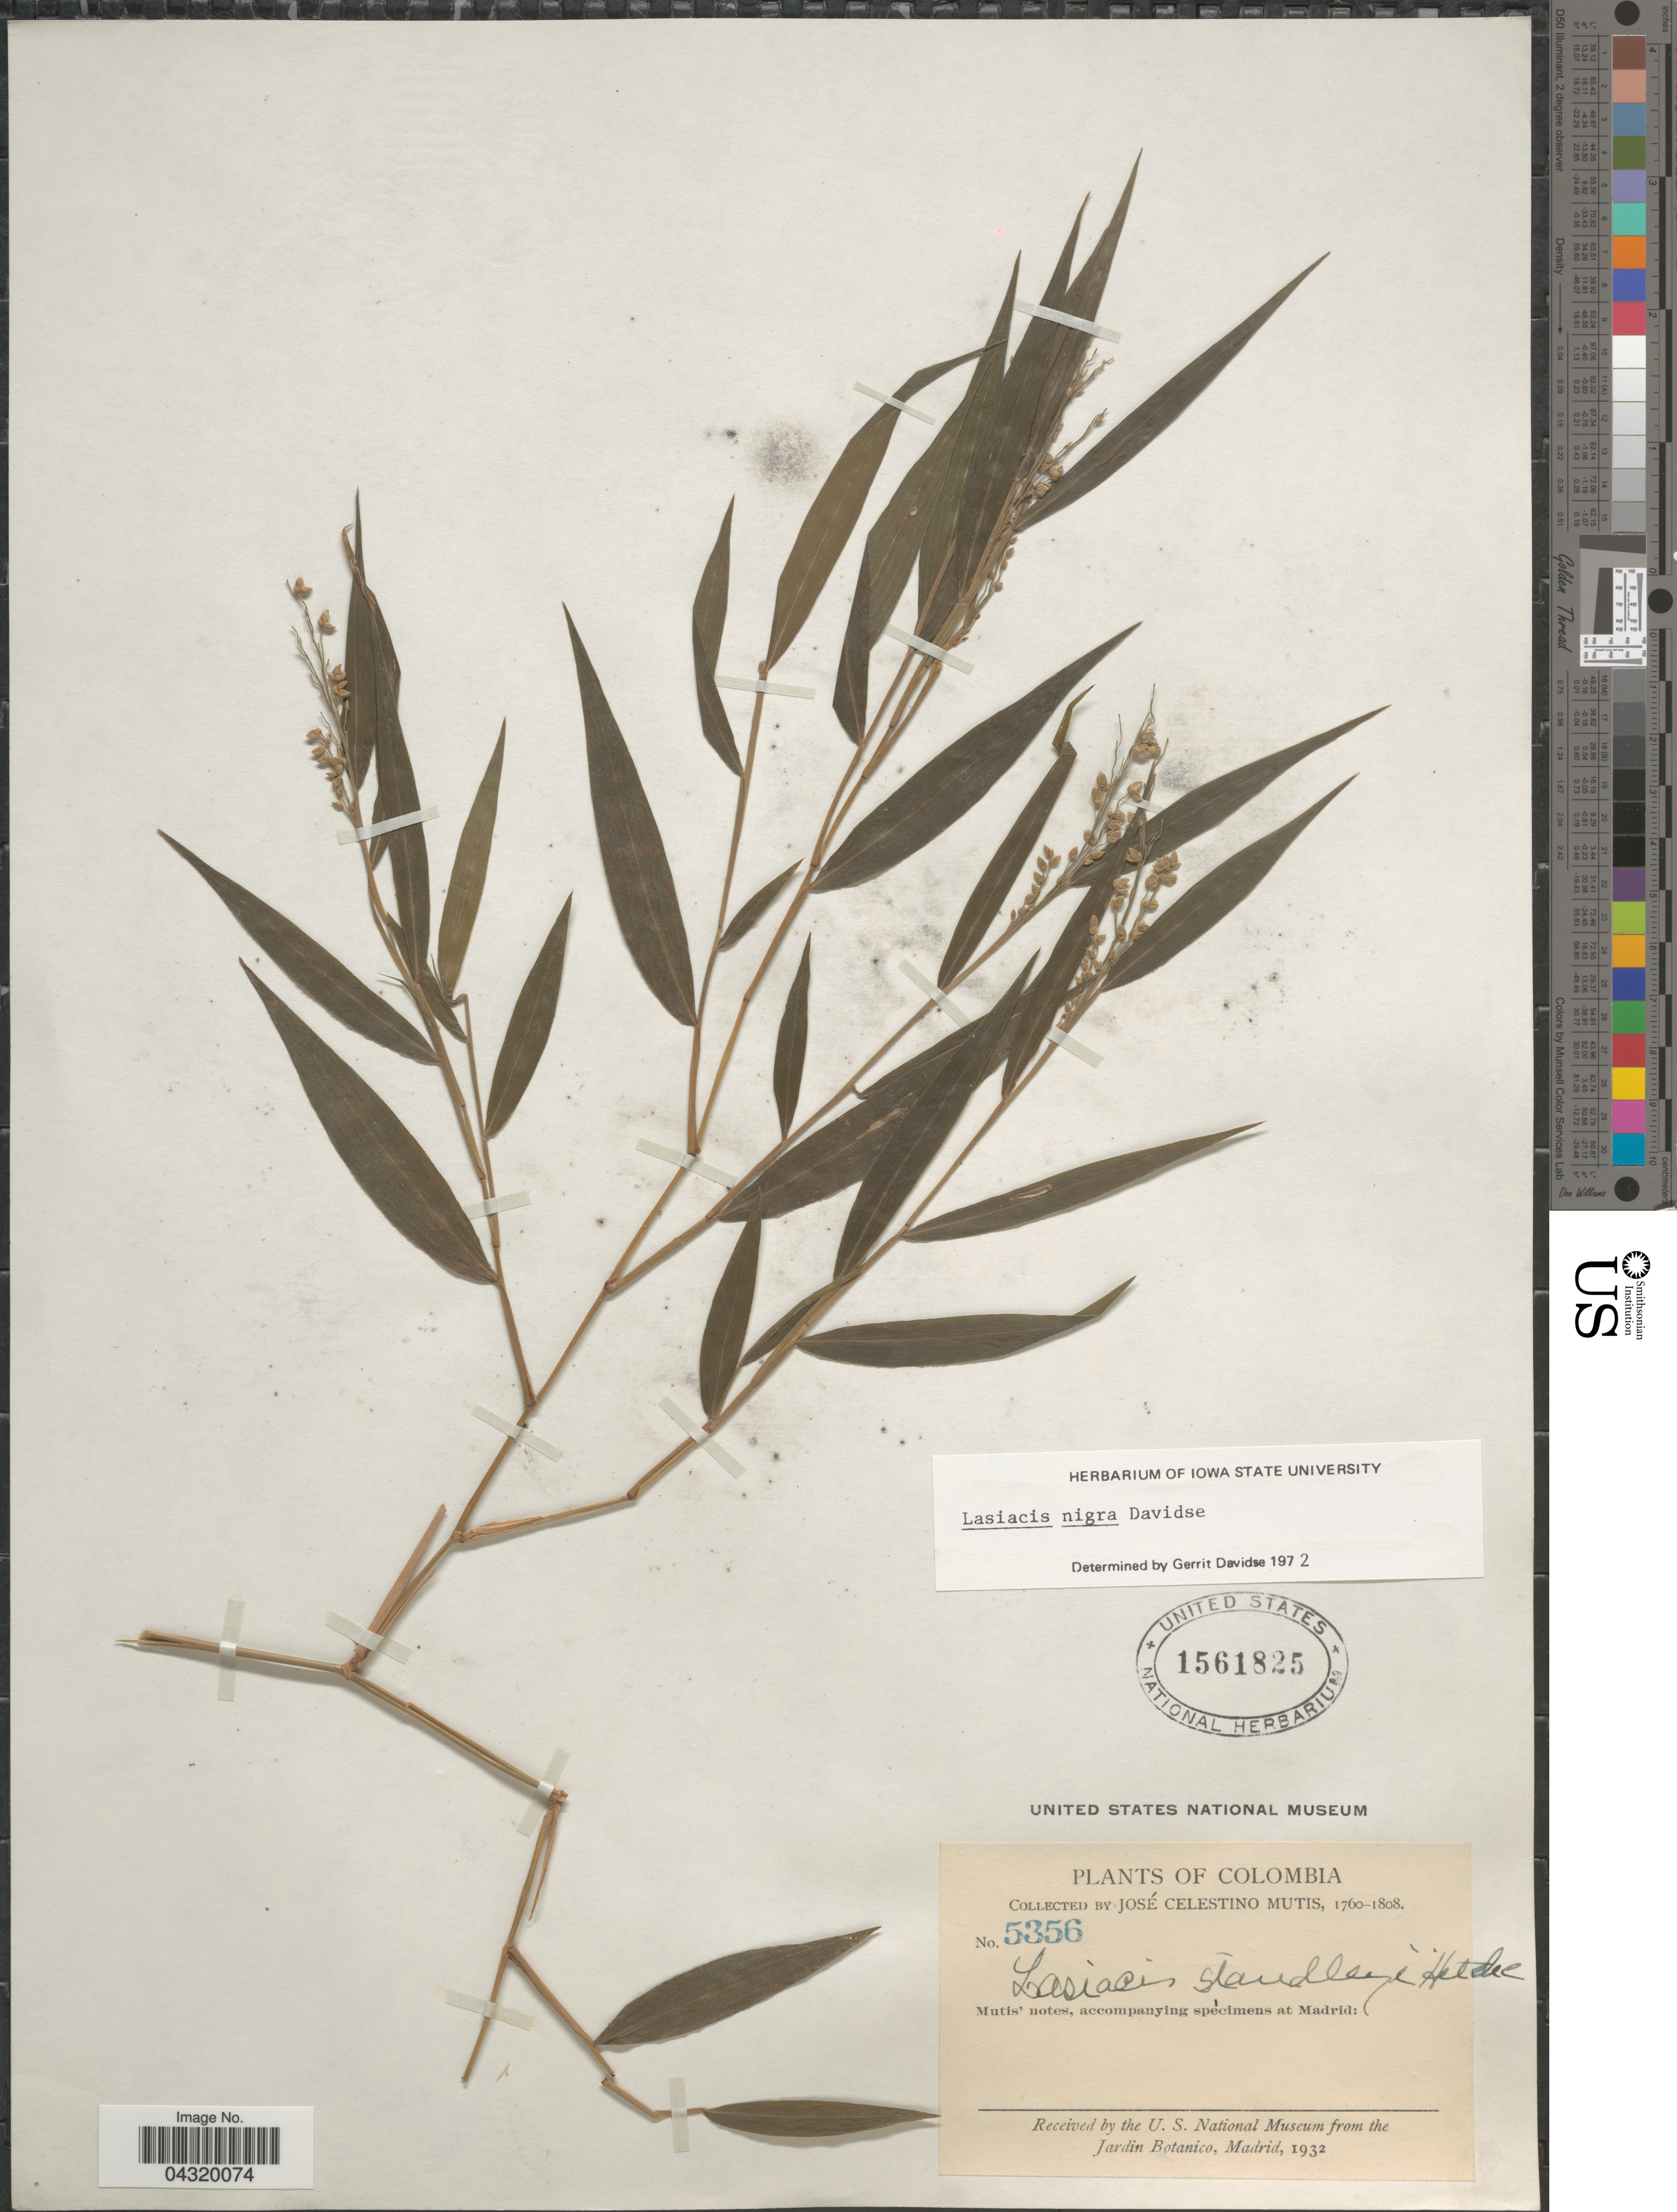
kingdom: Plantae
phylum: Tracheophyta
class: Liliopsida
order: Poales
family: Poaceae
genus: Lasiacis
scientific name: Lasiacis nigra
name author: Davidse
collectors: J. C. B. Mutis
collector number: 5356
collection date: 1760/1808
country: Colombia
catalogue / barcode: US 1561825